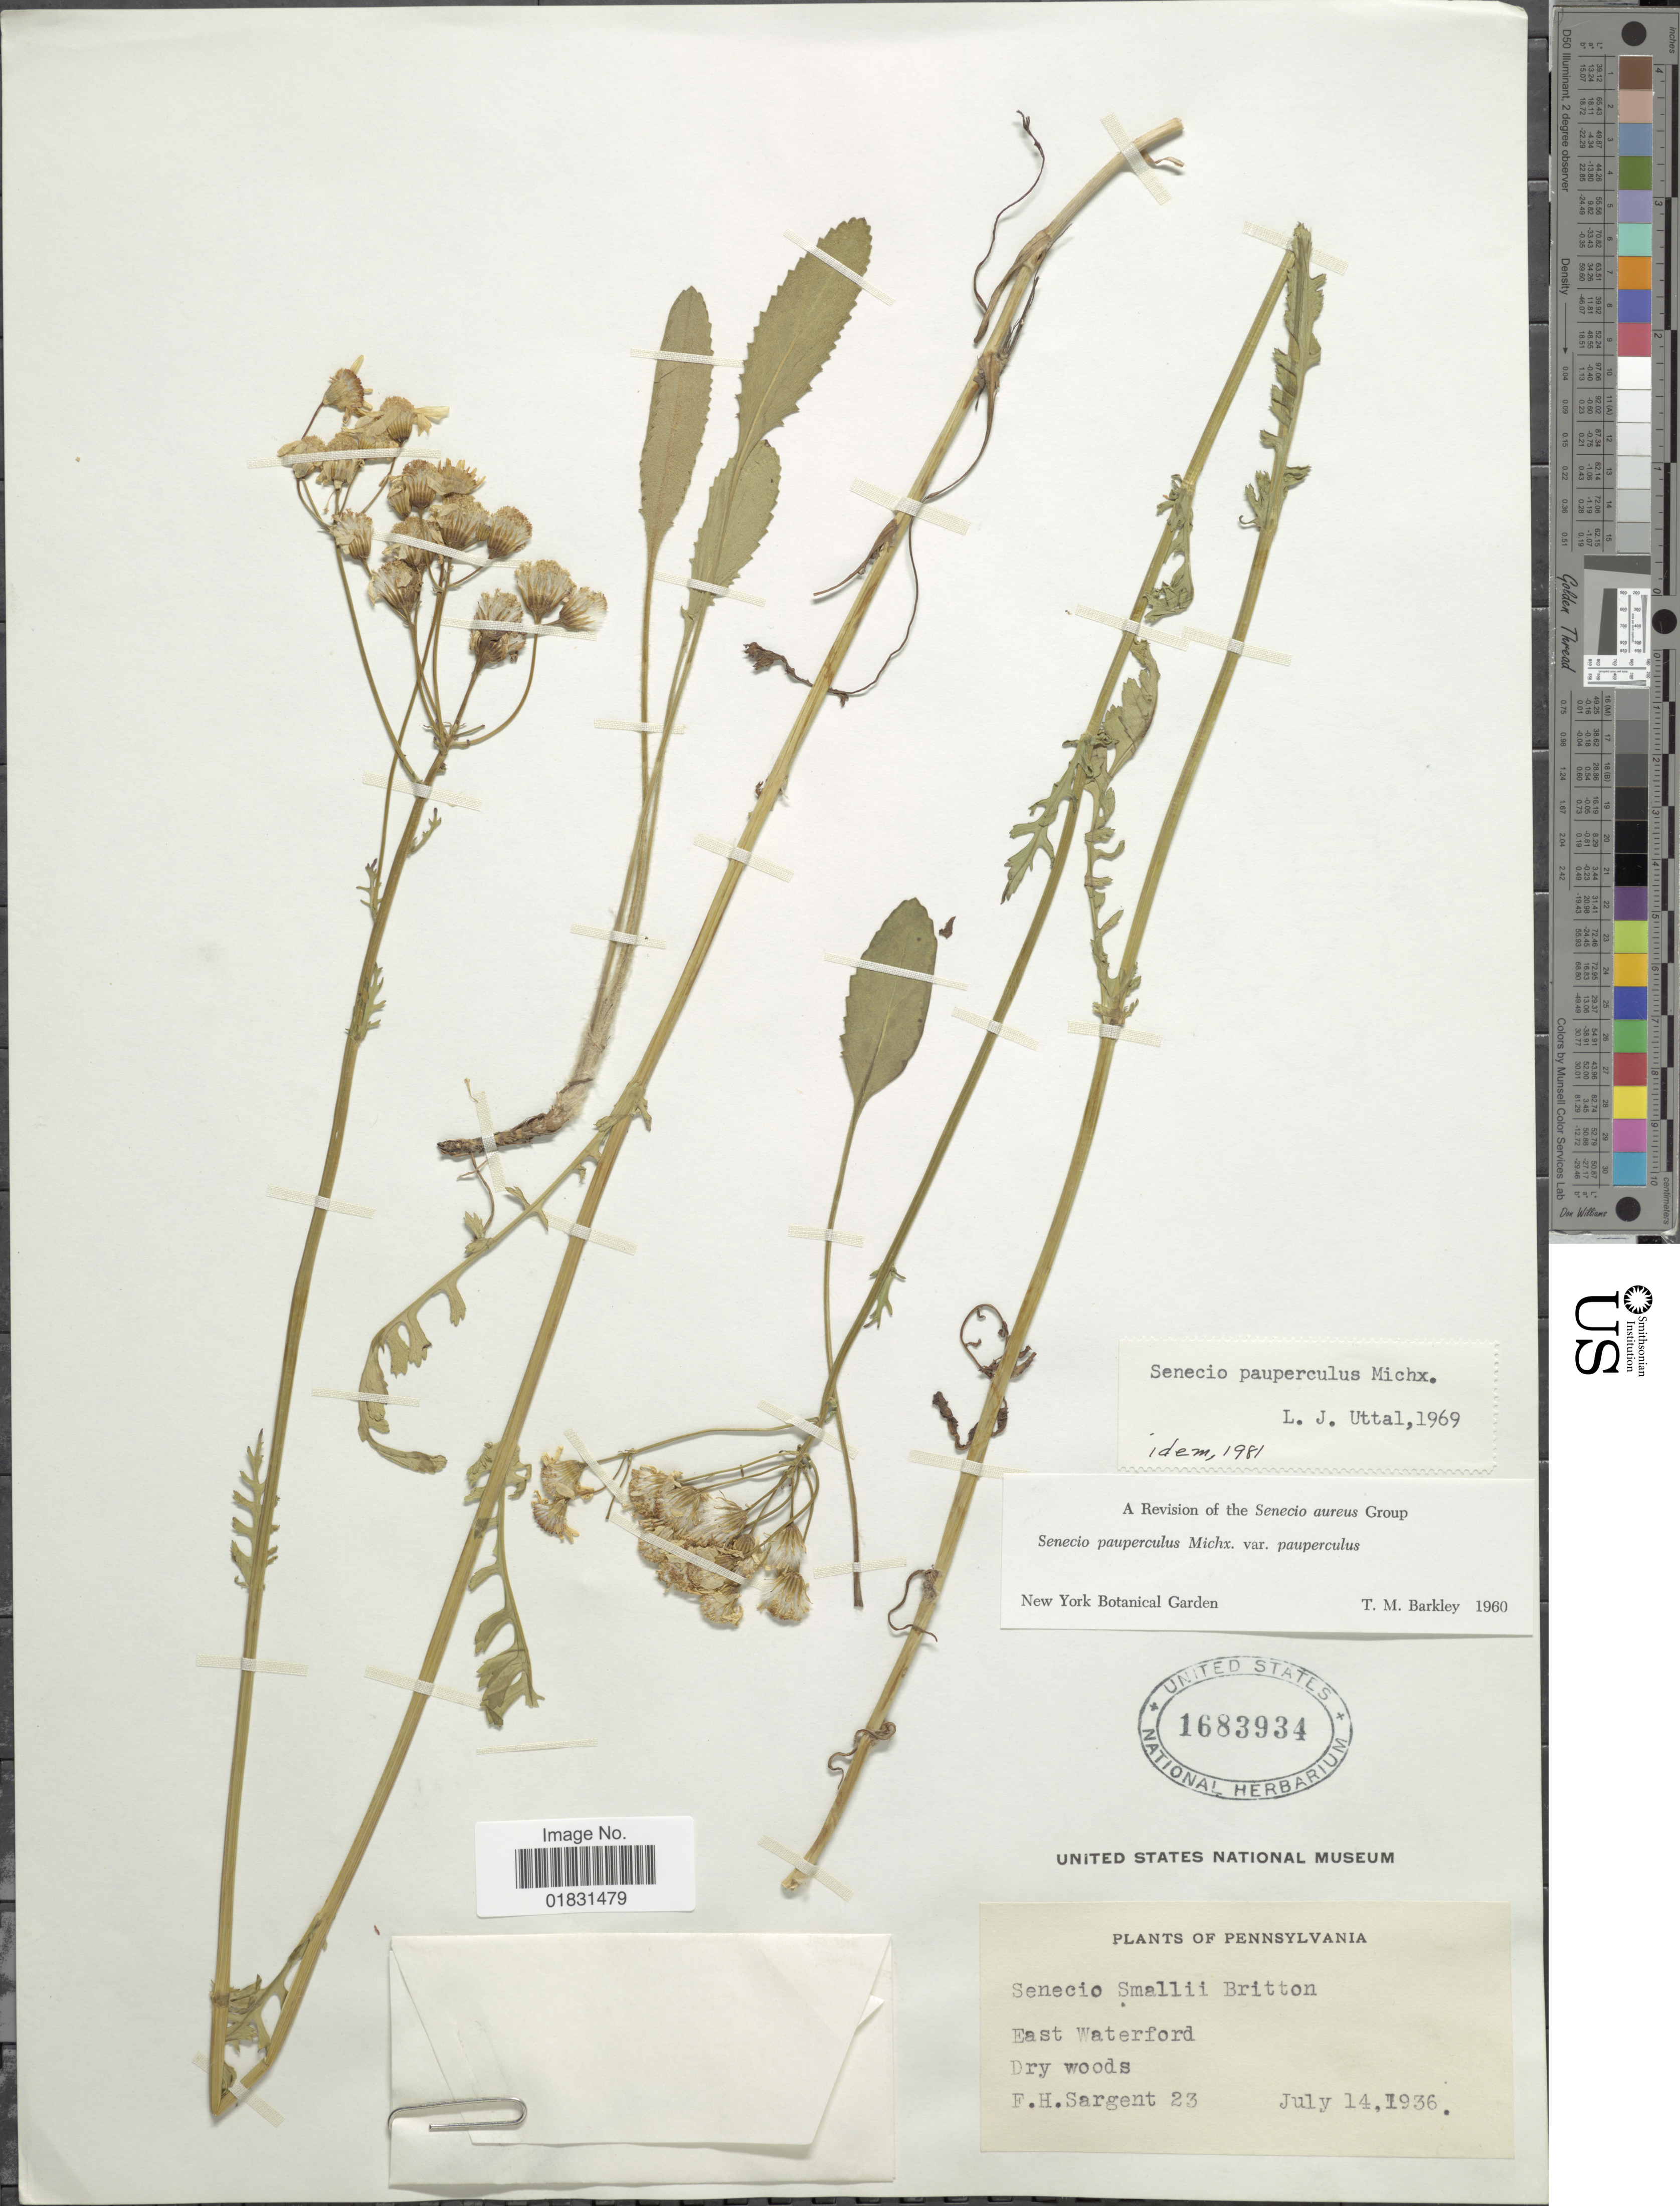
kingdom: Plantae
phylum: Tracheophyta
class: Magnoliopsida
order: Asterales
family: Asteraceae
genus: Packera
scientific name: Packera paupercula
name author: (Michx.) Á. Löve & D. Löve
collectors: F. H. Sargent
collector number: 23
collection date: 1936-07-14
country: United States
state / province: Pennsylvania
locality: East Waterford, Dry woods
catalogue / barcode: US 1683934